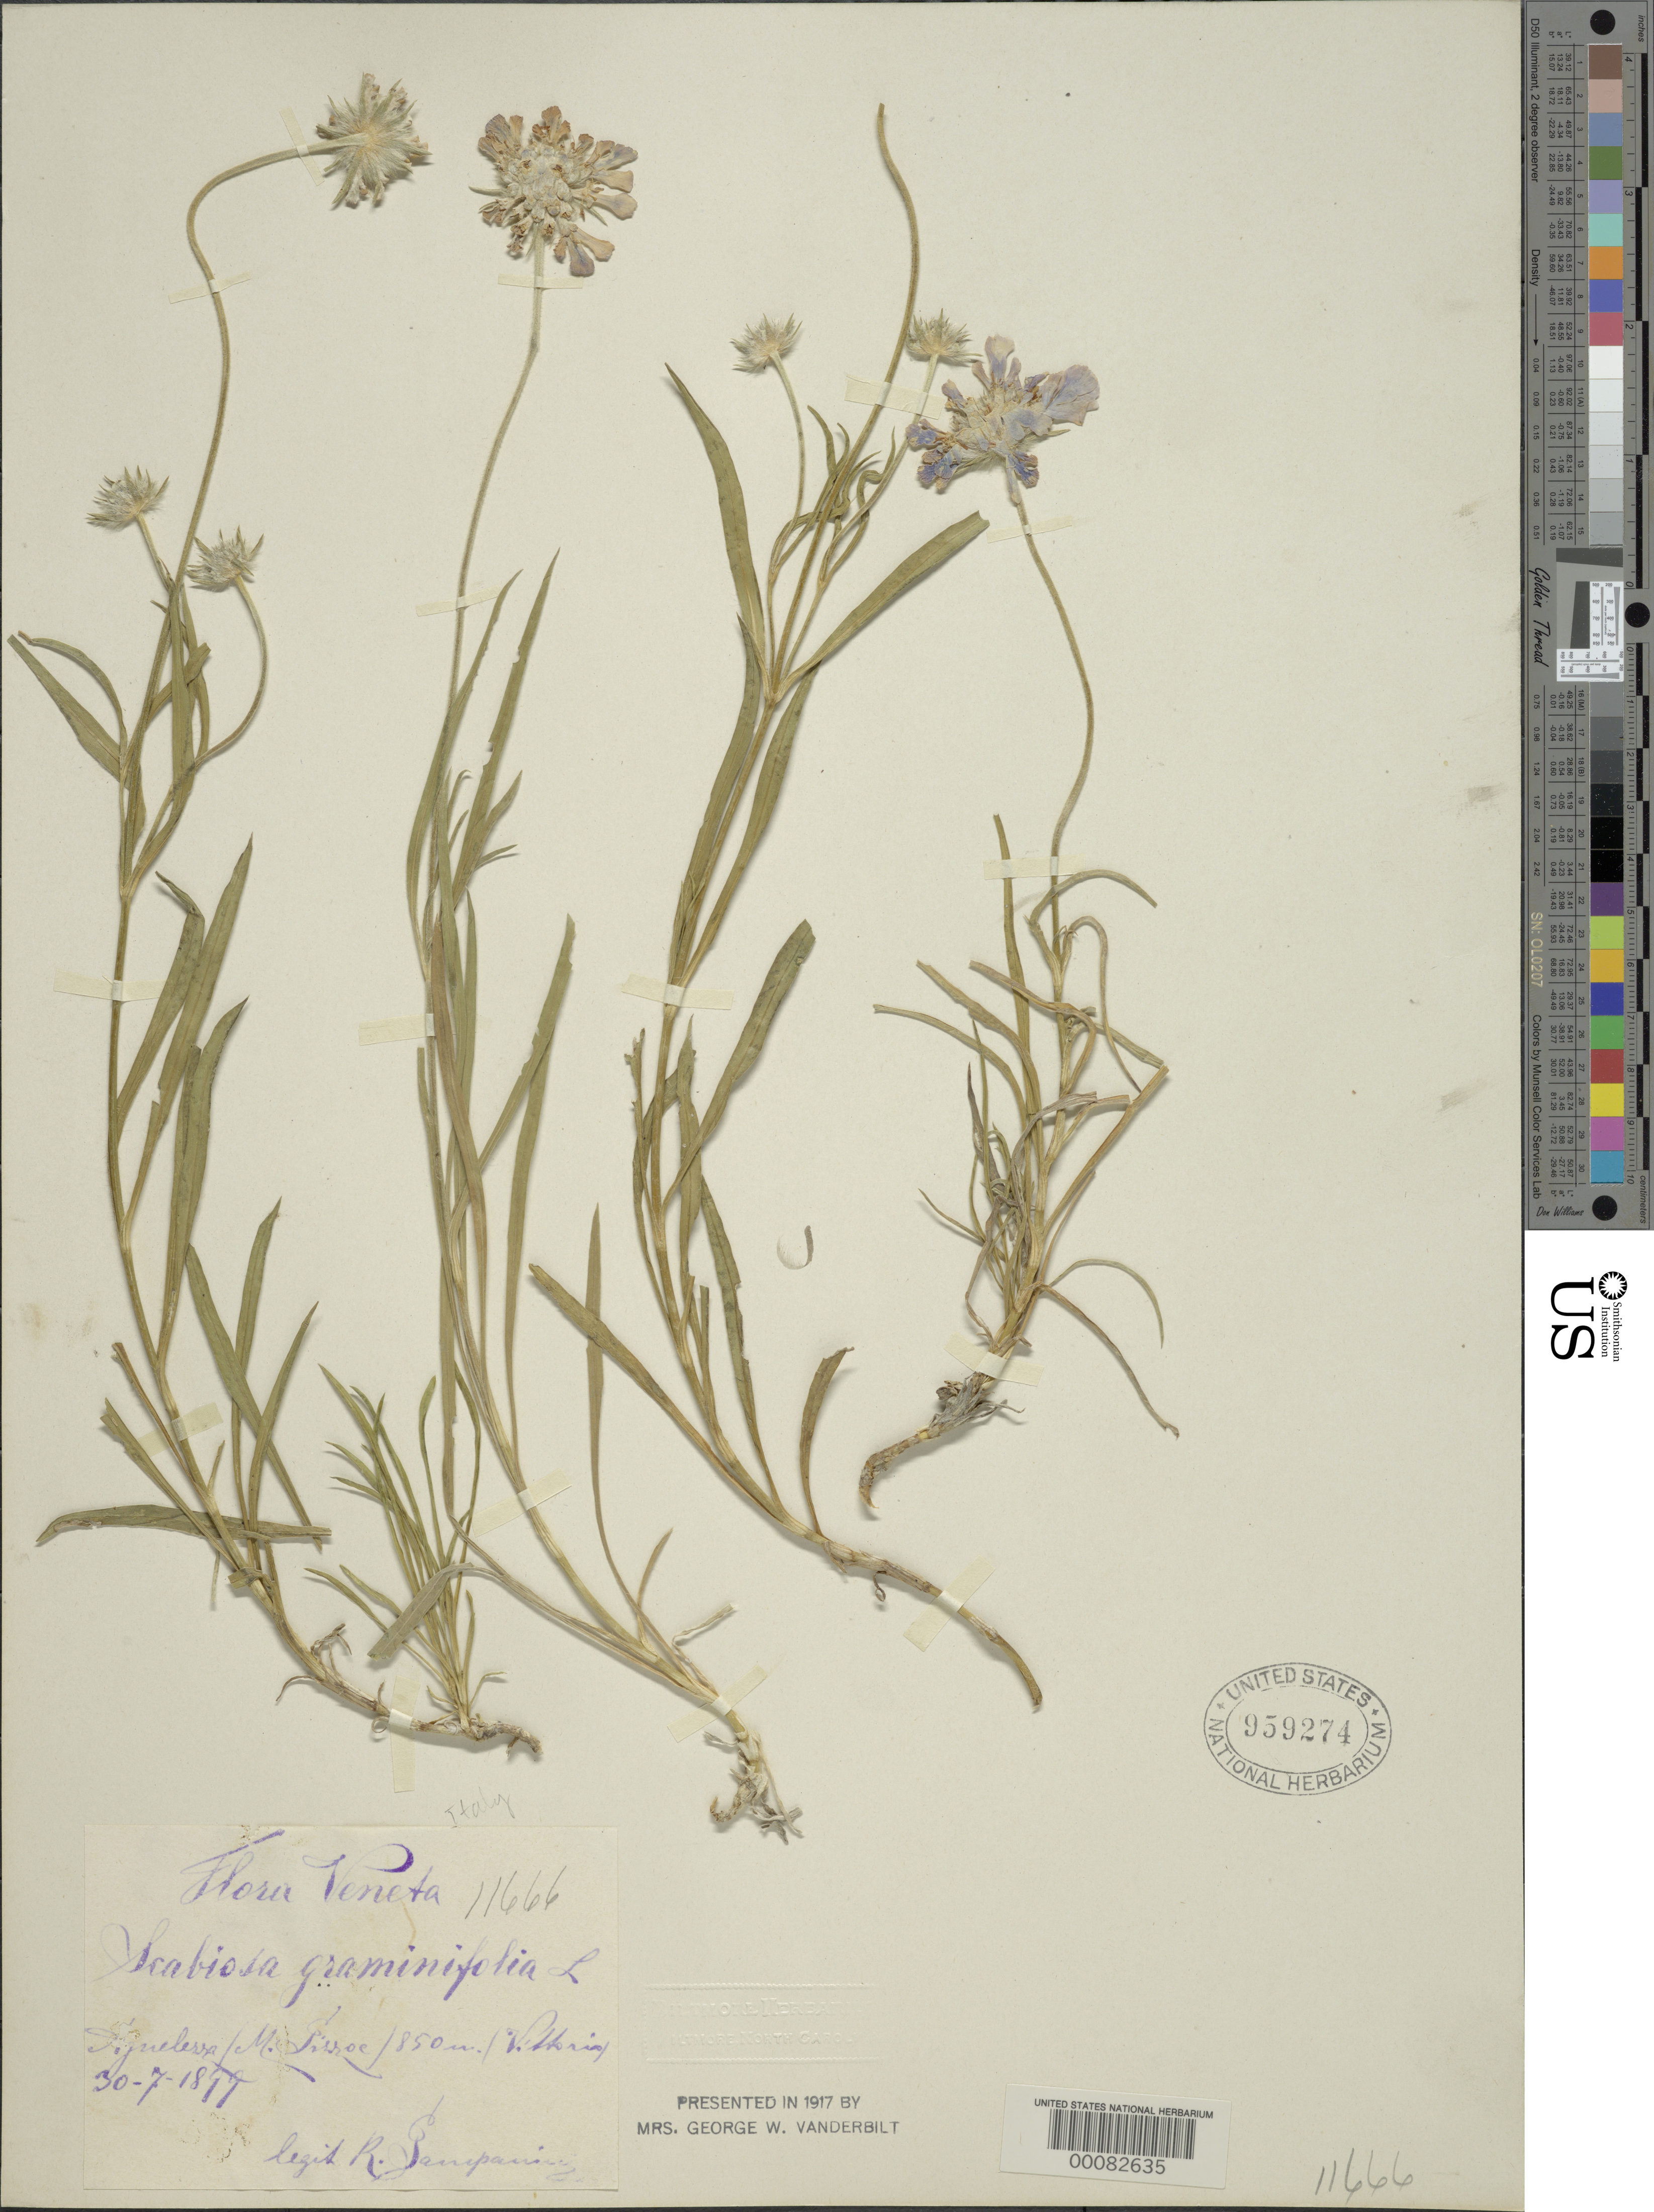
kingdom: Plantae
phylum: Tracheophyta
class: Magnoliopsida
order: Dipsacales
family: Caprifoliaceae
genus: Scabiosa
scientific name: Scabiosa graminifolia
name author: L.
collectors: R. Panipaning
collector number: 11666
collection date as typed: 30 Jul 1899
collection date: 1899-07-30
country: Italy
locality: M. P?irroc, Vitking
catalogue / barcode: US 959274